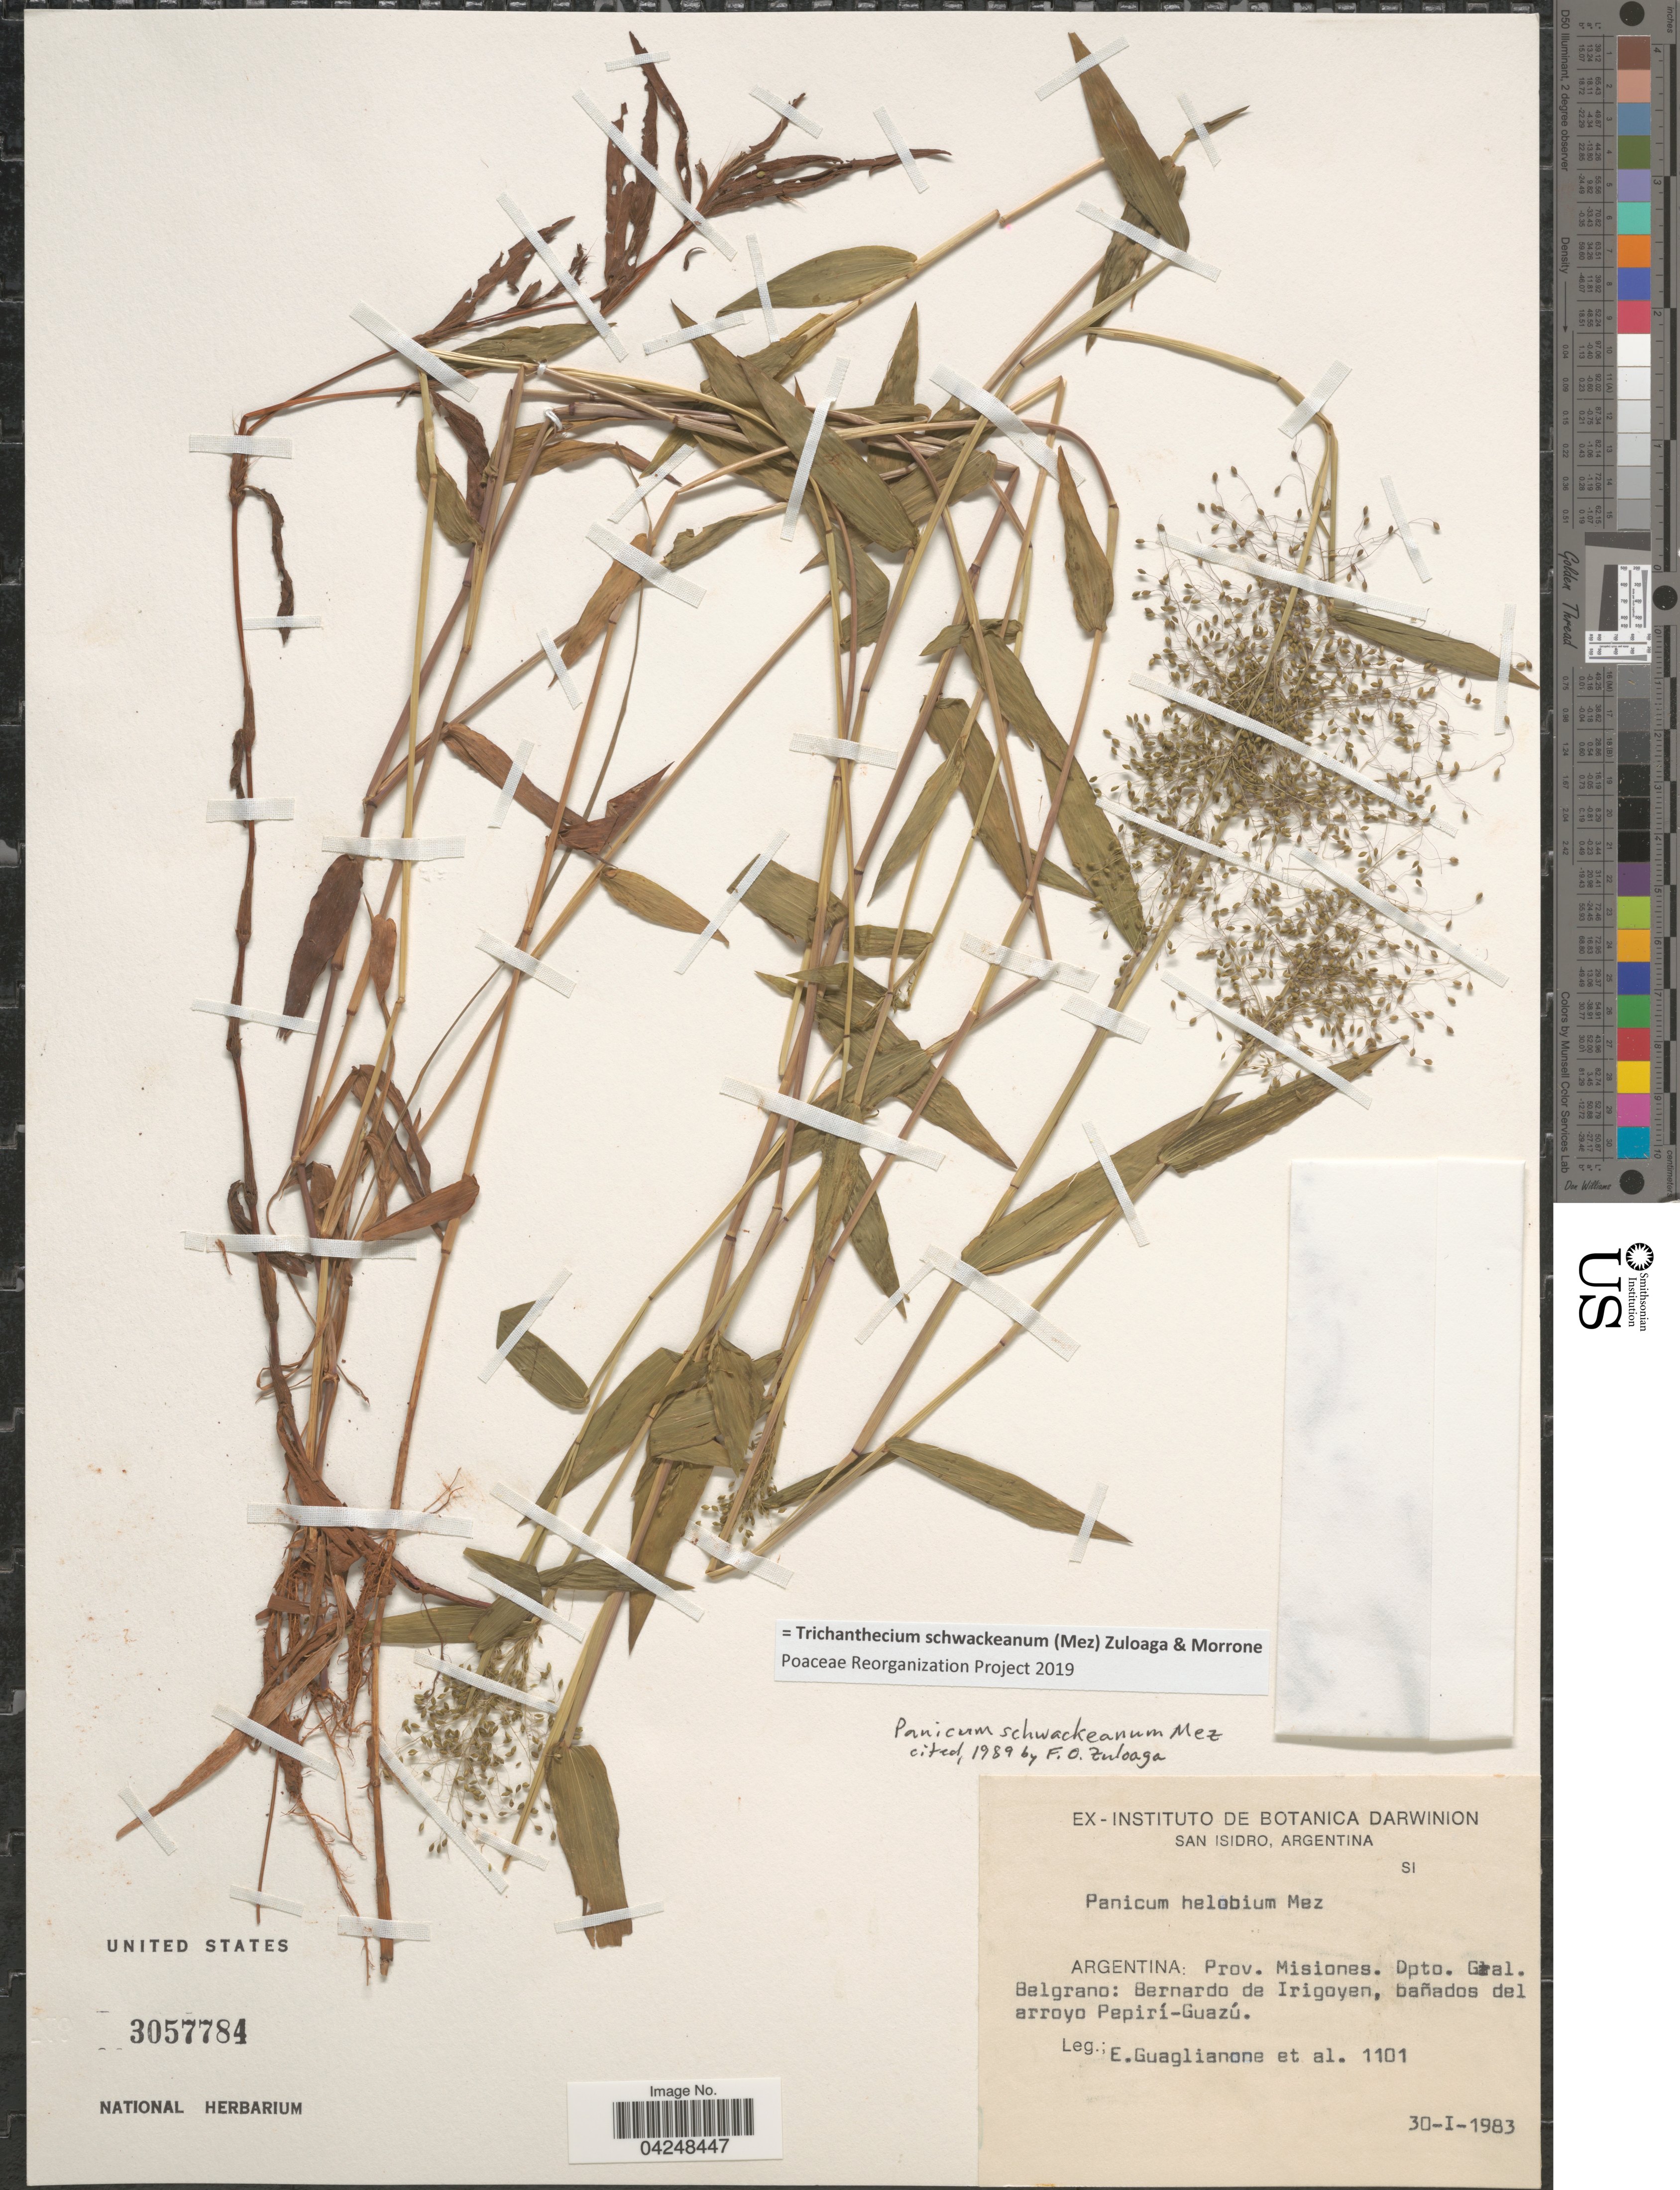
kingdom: Plantae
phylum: Tracheophyta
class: Liliopsida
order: Poales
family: Poaceae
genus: Trichanthecium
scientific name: Trichanthecium schwackeanum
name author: (Mez) Zuloaga & Morrone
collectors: E. R. Guaglianone & et al.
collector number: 1101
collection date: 1983-01-30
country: Argentina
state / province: Misiones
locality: Dpto. Gral Belgrano: Bernardo de Irigoyen, bañados del arroyo Pepirí-Guazú.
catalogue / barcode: US 3057784